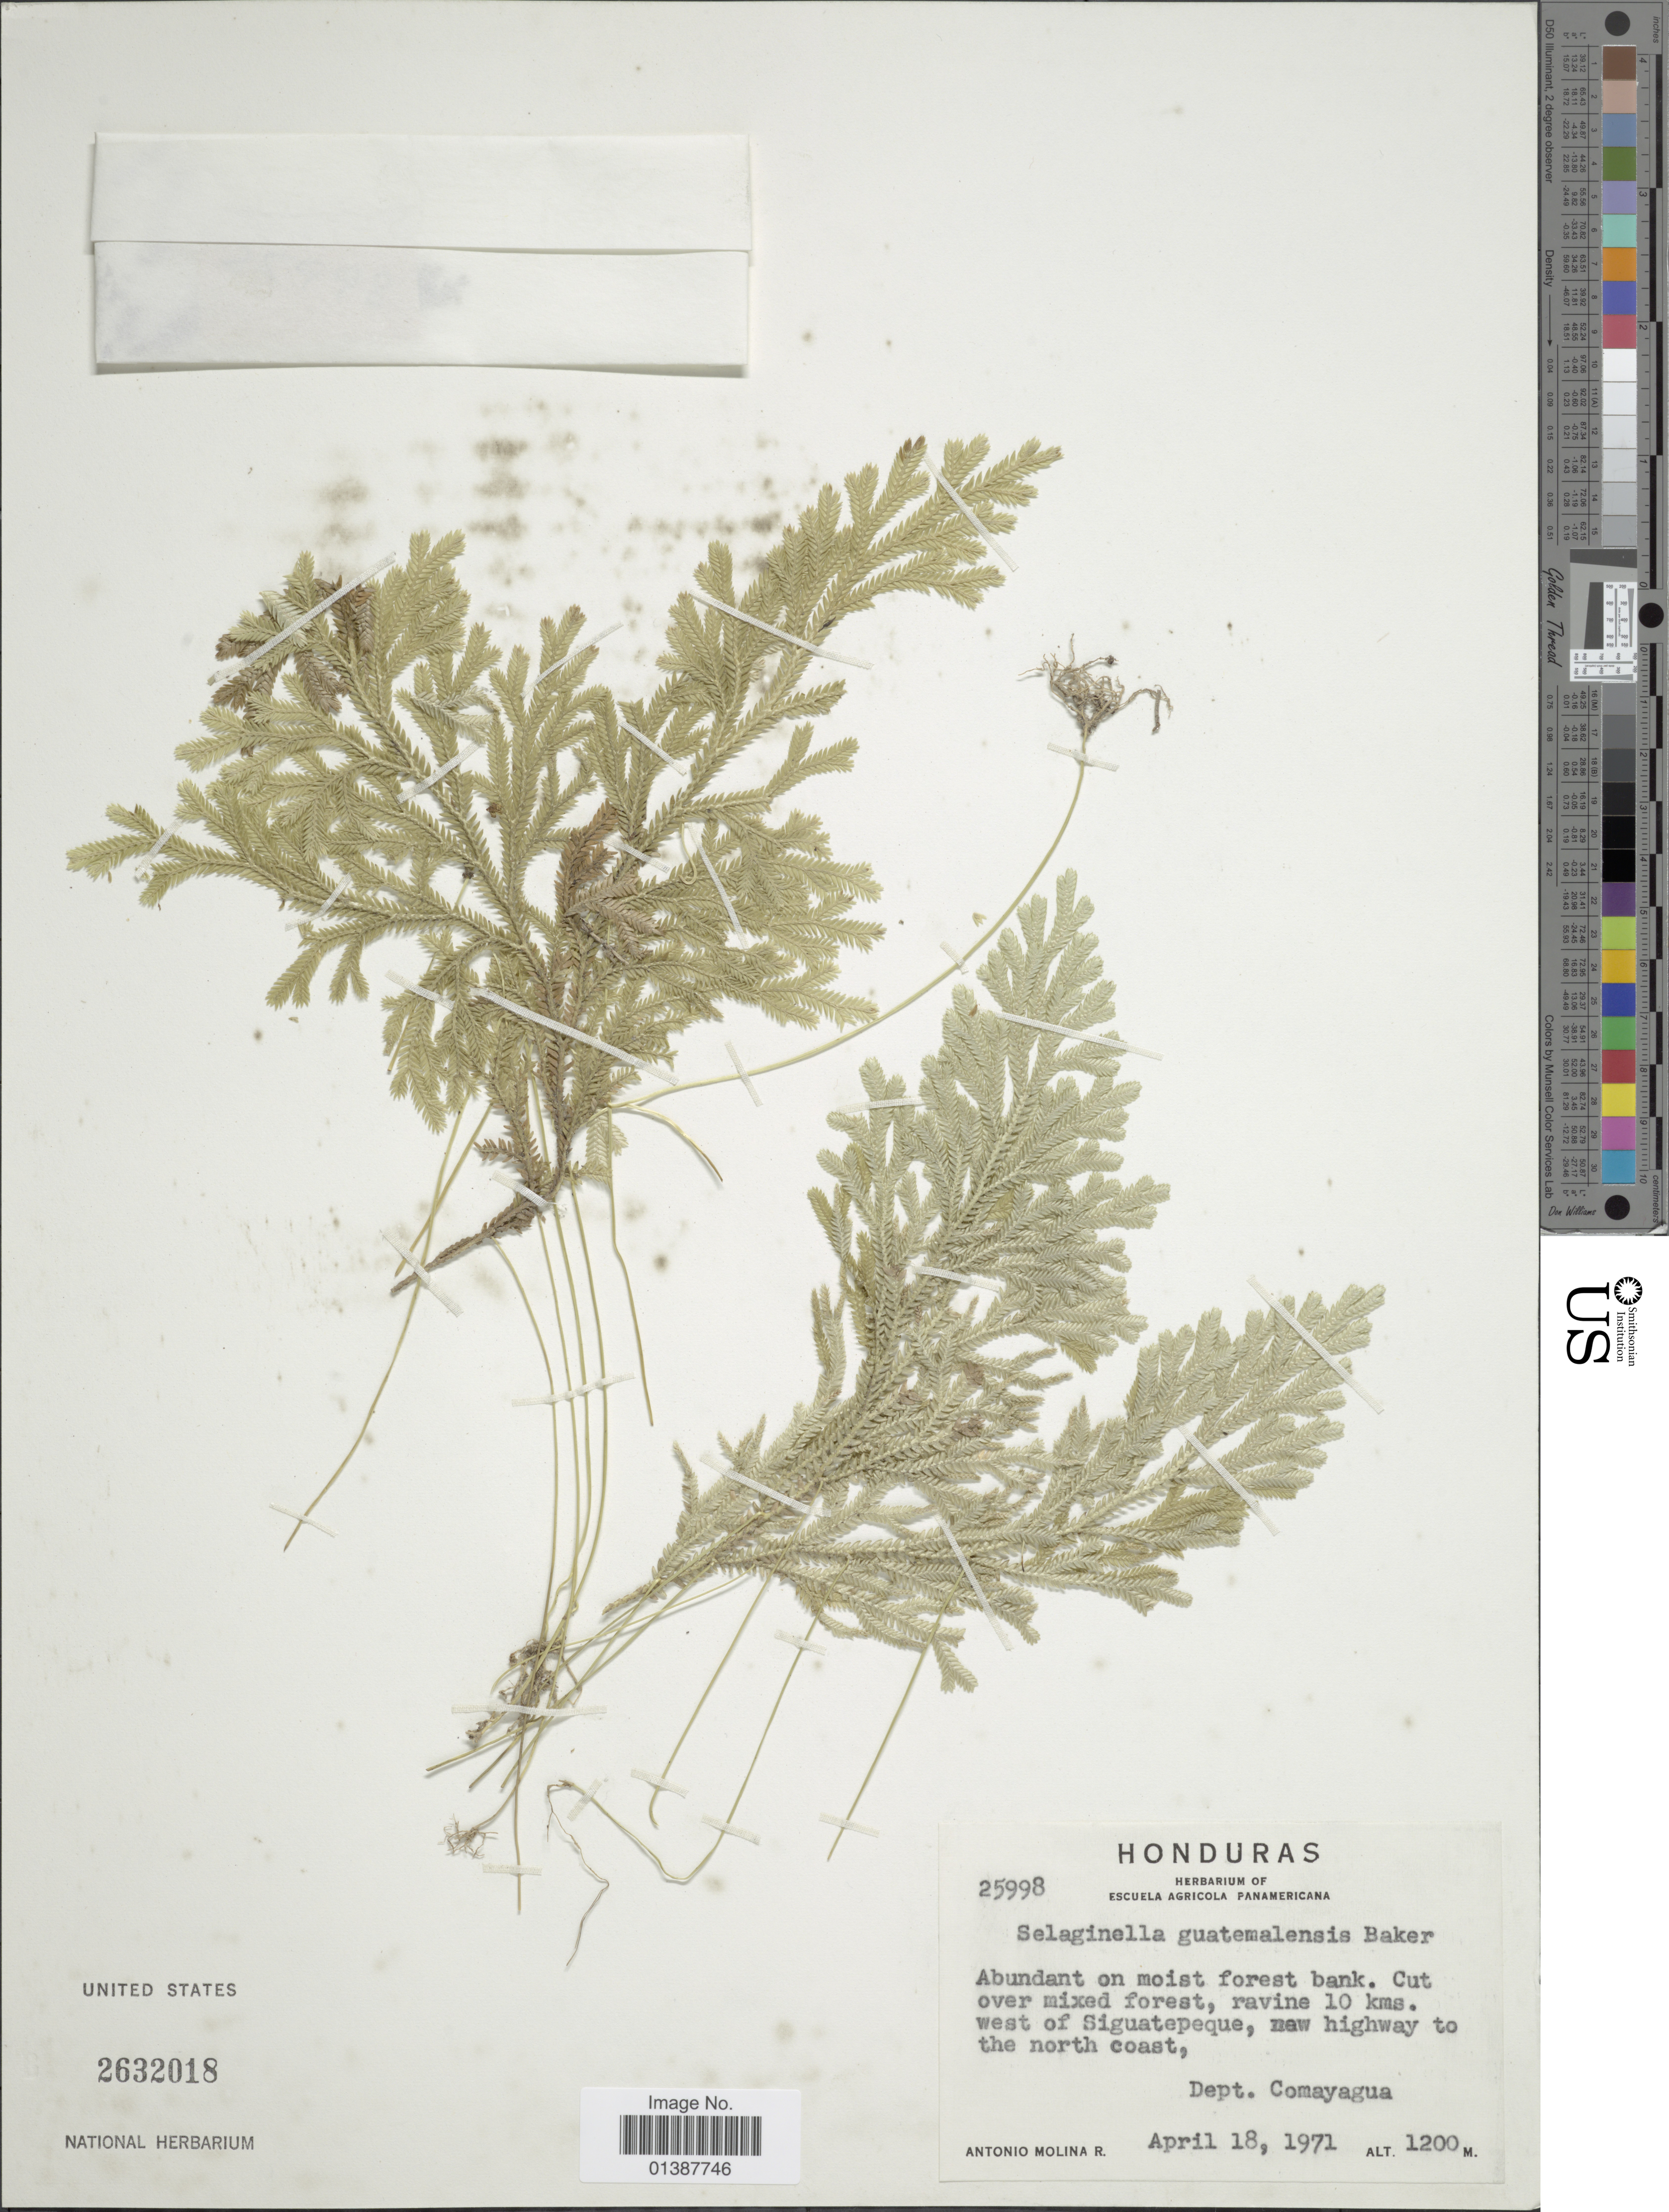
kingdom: Plantae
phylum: Tracheophyta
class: Lycopodiopsida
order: Selaginellales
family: Selaginellaceae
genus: Selaginella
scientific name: Selaginella guatemalensis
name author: Baker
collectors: A. Molina R.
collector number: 25998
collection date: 1971-04-18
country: Honduras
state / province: Comayagua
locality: Cut over mixed forest, ravine 10 kms west of Siguatepeque, naw highway to the north coast, Dept Comayagua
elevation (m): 1200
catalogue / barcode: US 2632018